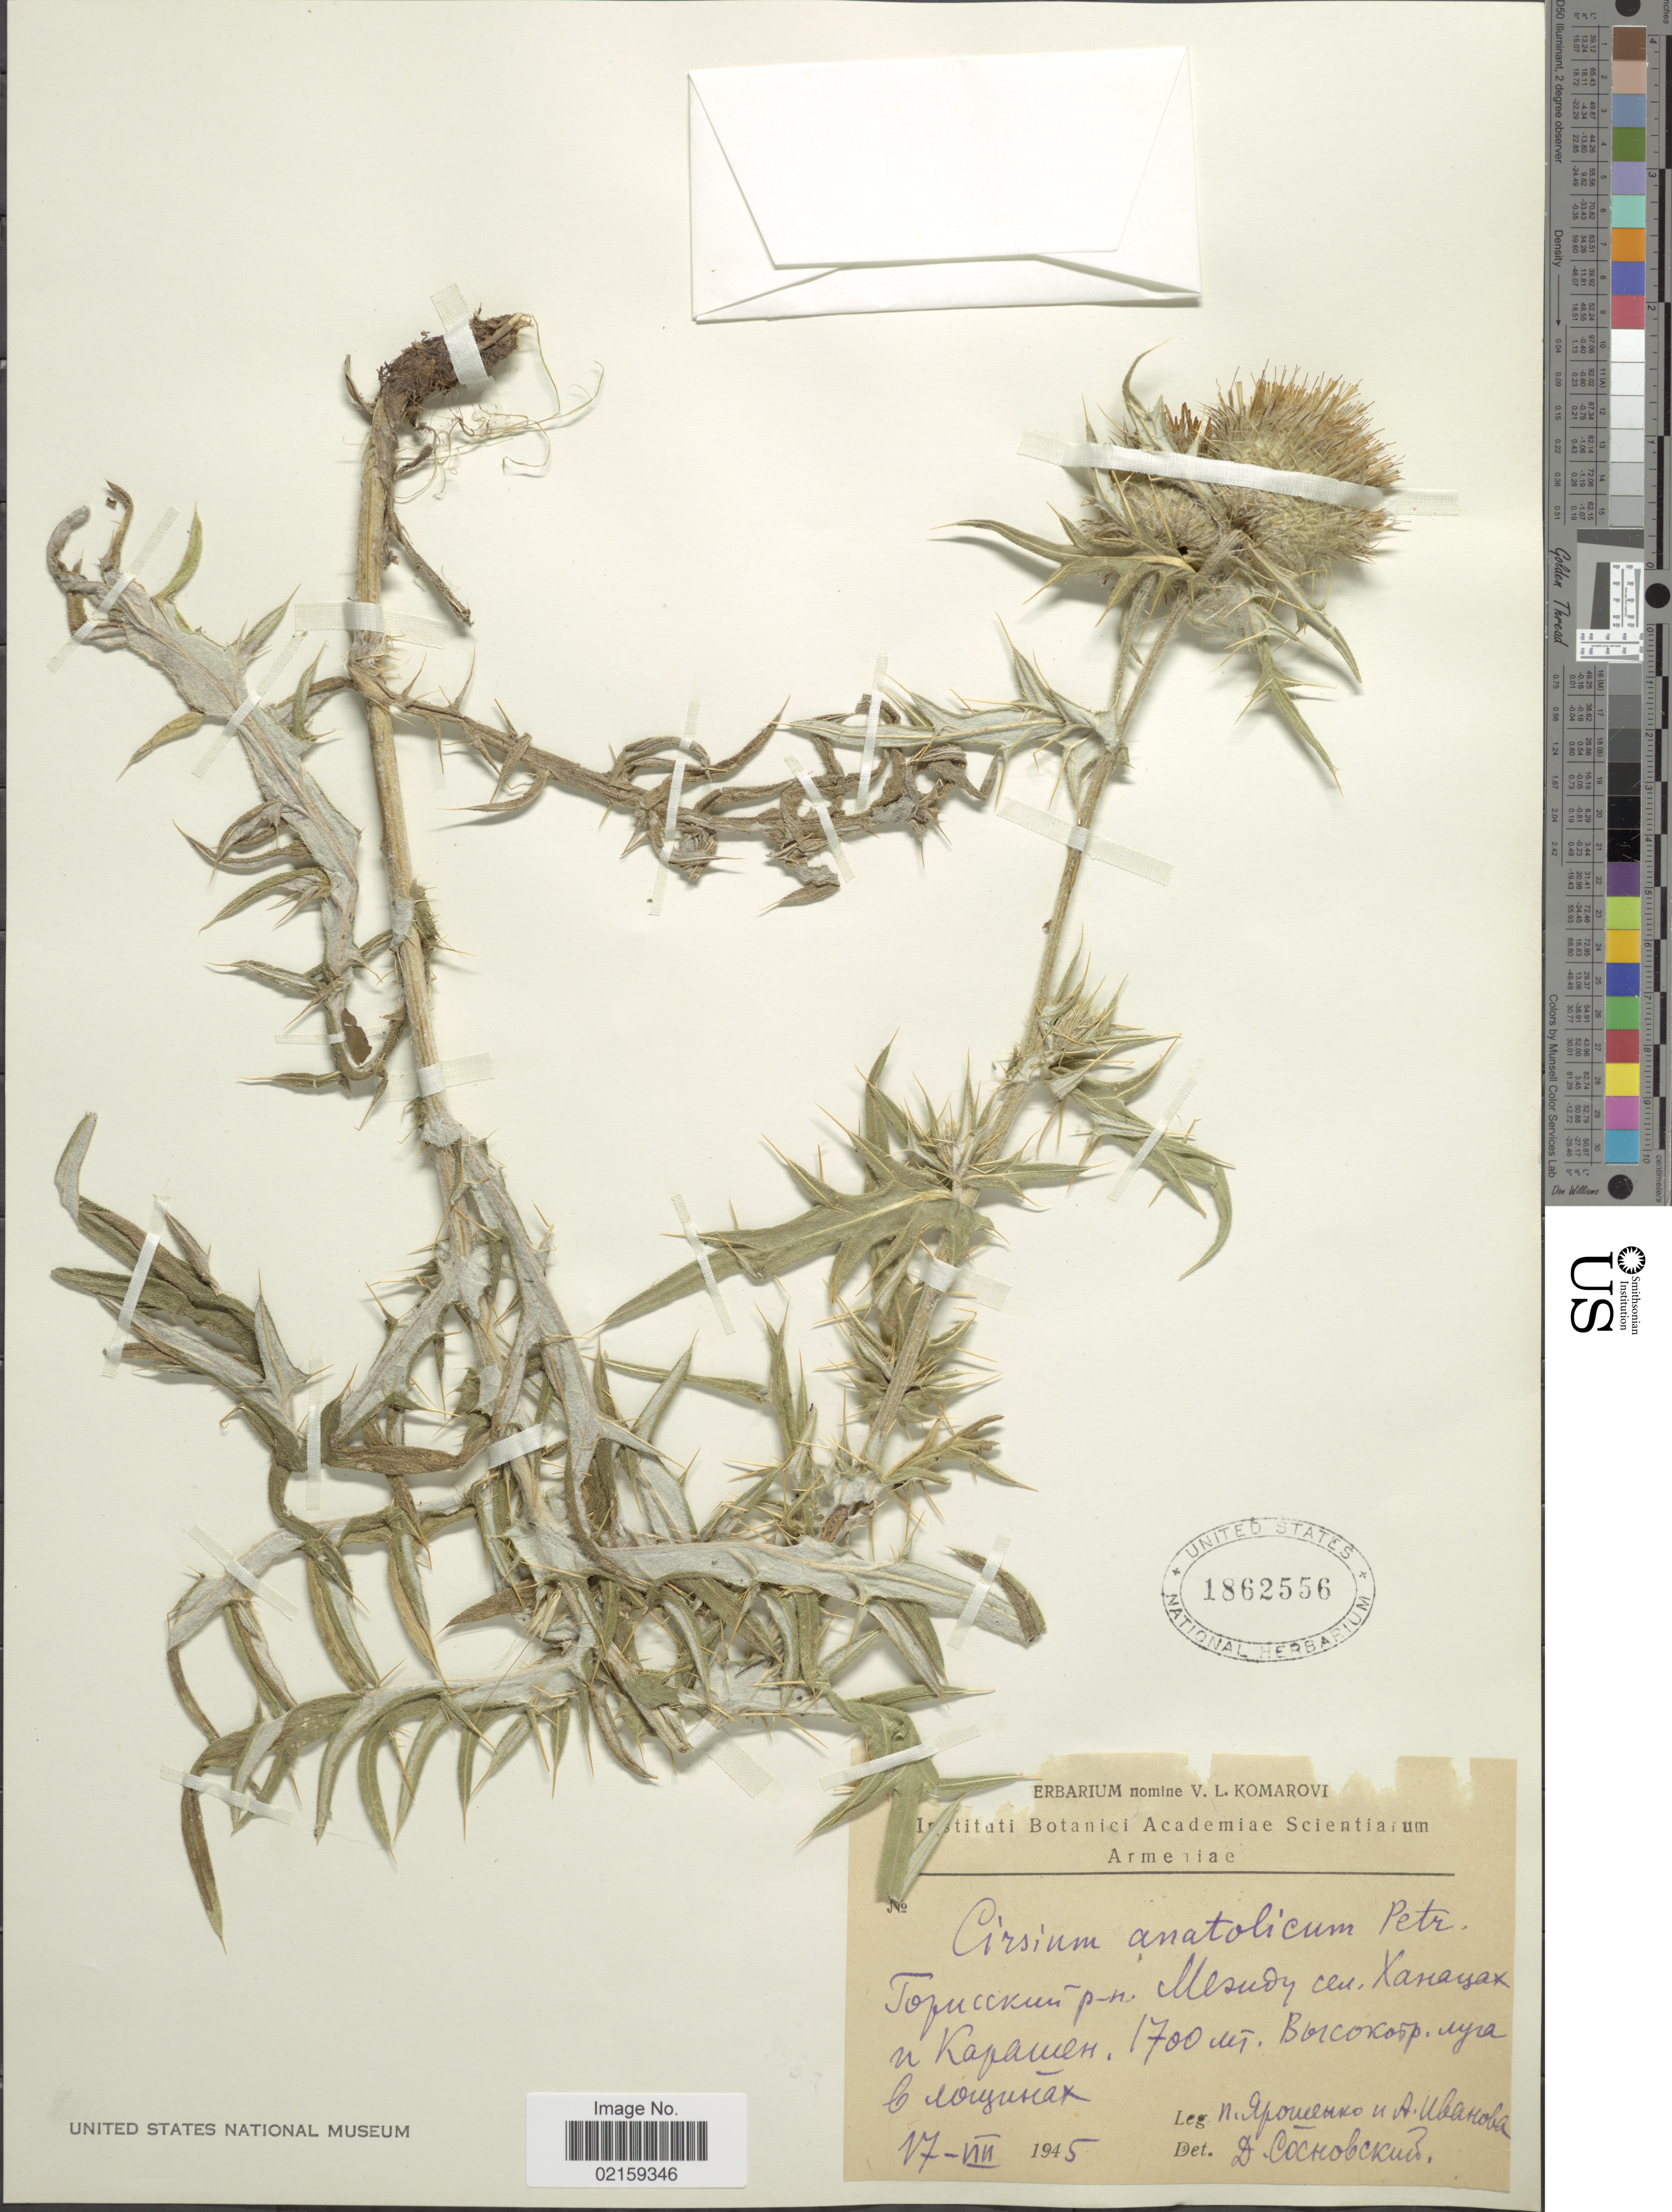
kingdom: Plantae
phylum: Tracheophyta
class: Magnoliopsida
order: Asterales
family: Asteraceae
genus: Cirsium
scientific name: Cirsium anatolicum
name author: (Petr.) Petr. ex Grossh.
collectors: P. Yaroshenko & A. Ivanova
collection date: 1945-07-17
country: Azerbaijan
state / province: Xocalı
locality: Between villages Khanatsakh and Karashen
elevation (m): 1700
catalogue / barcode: US 1862556